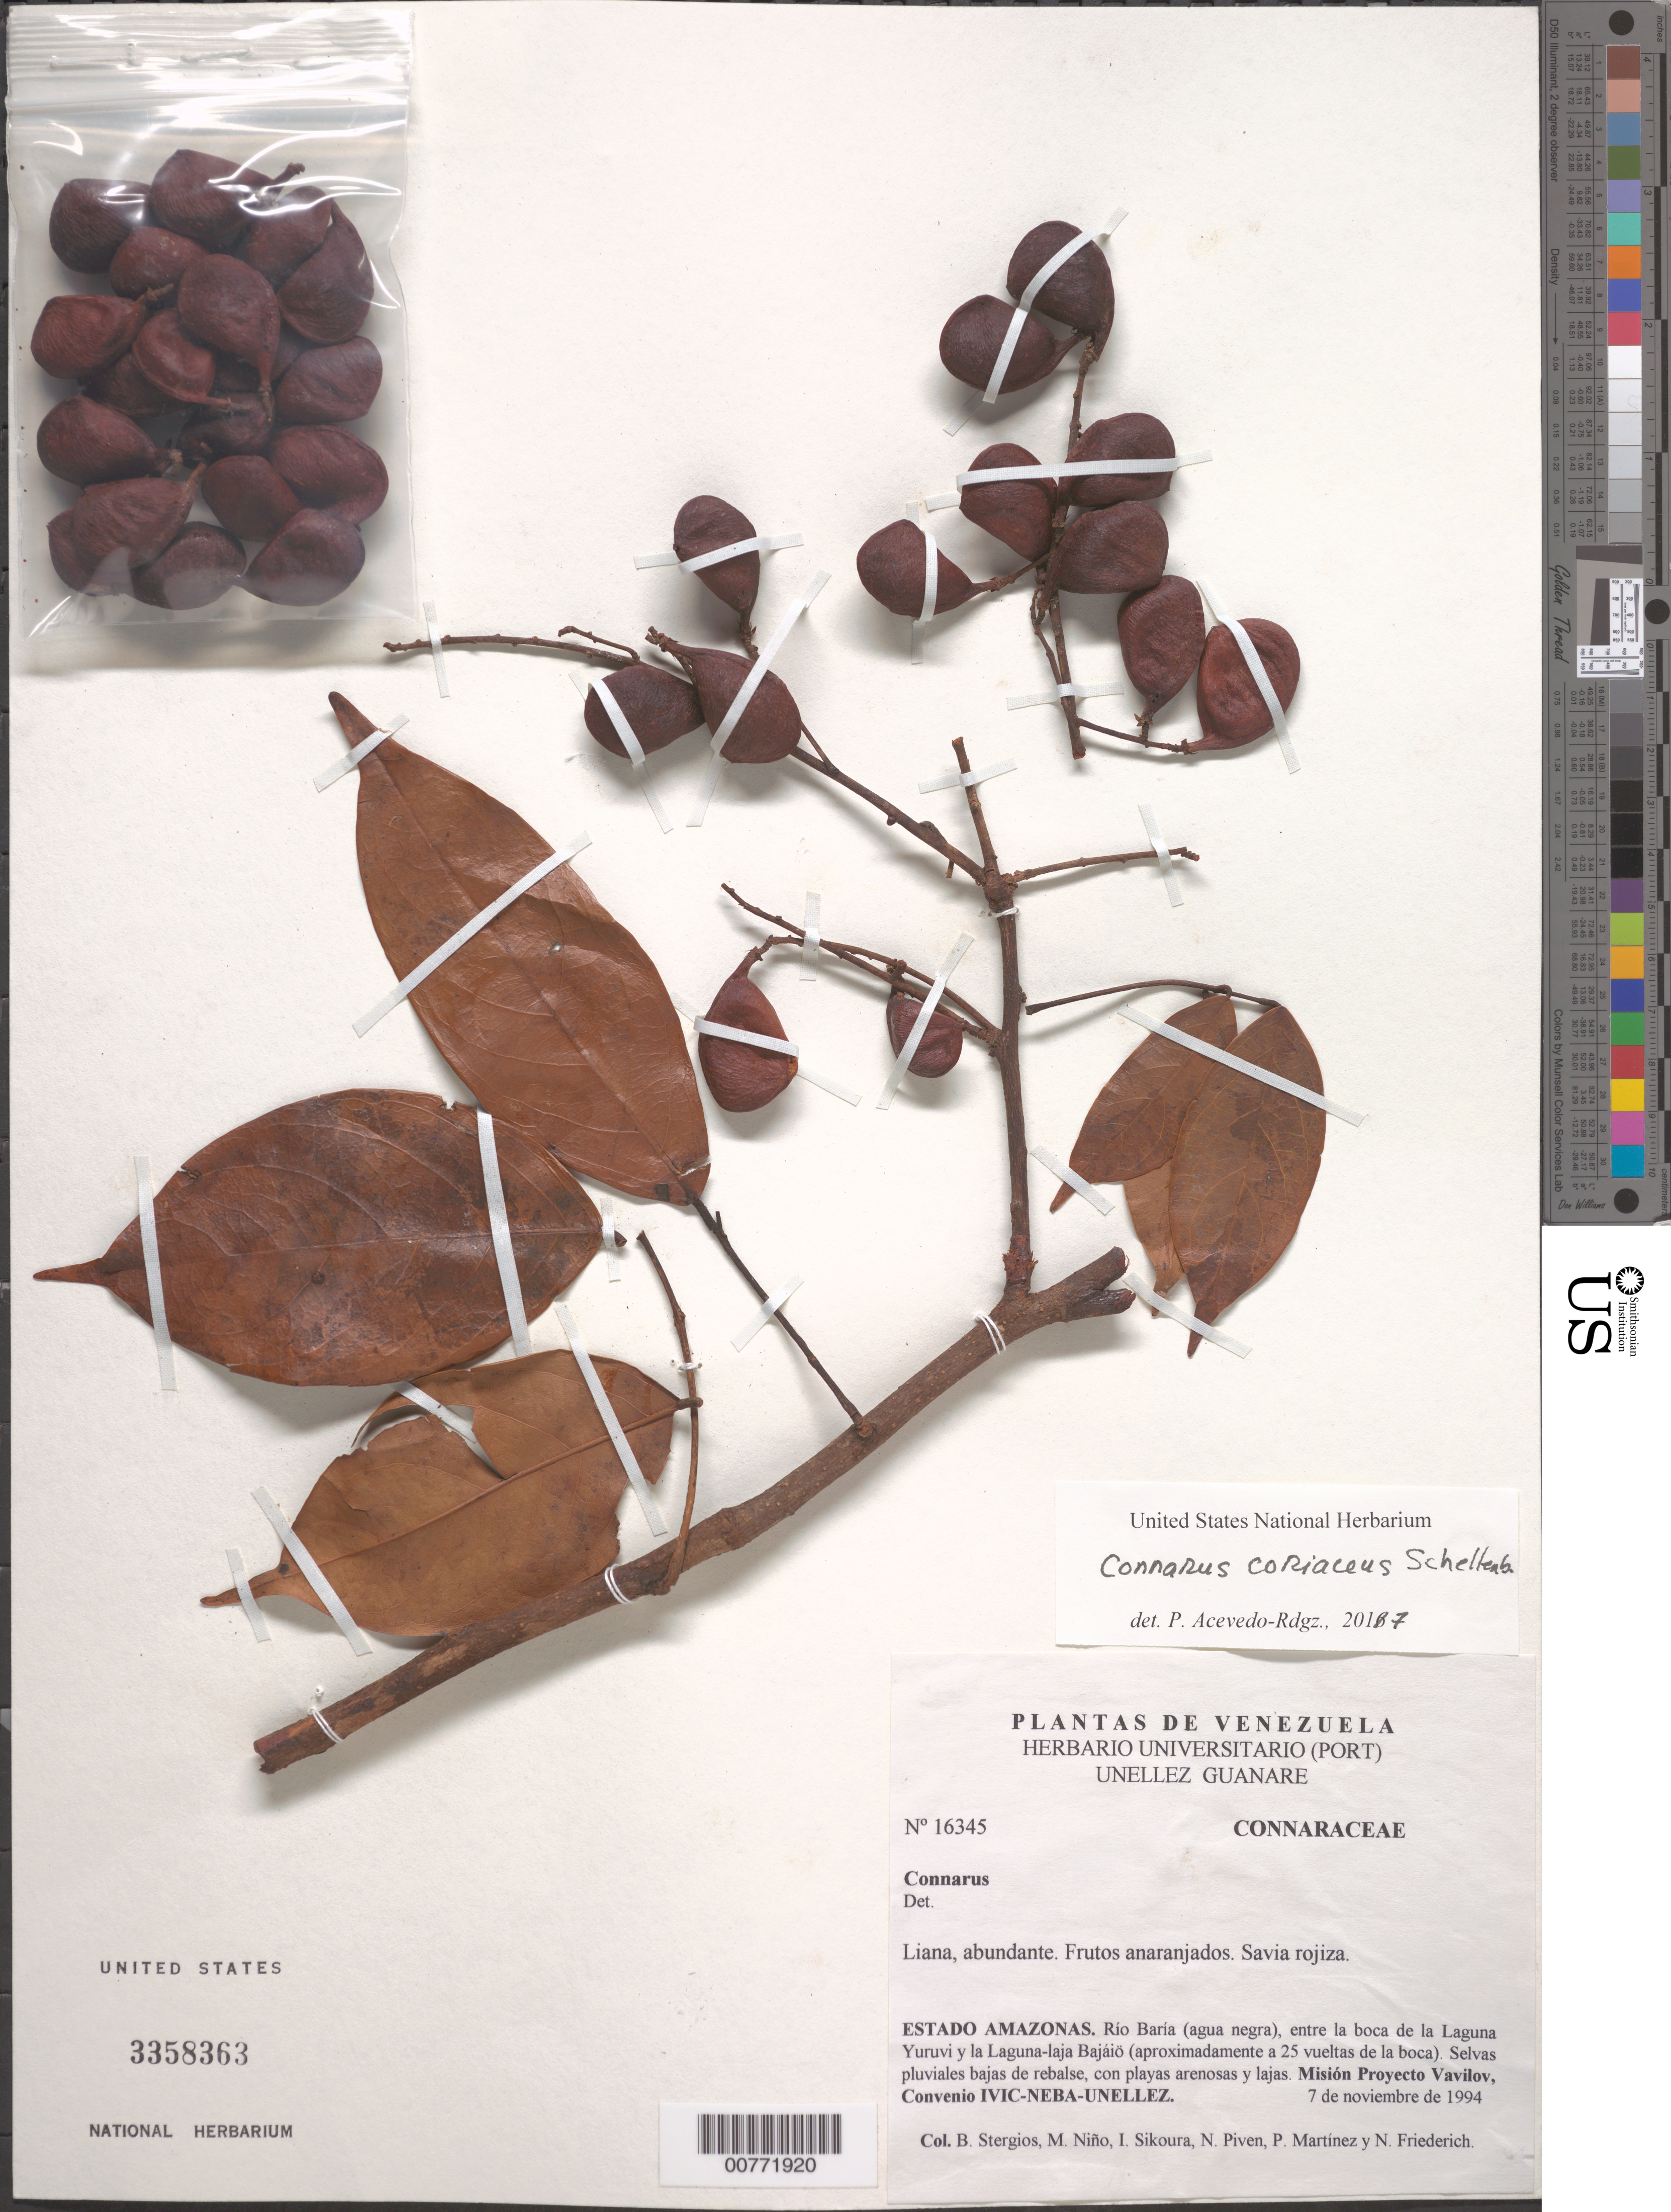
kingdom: Plantae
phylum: Tracheophyta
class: Magnoliopsida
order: Oxalidales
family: Connaraceae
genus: Connarus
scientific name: Connarus coriaceus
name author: G. Schellenb.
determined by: Acevedo-Rodríguez, P., (BOT), Smithsonian Institution - National Museum of Natural History (UNITED STATES)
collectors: B. G. Stergios, S. M. Niño, I. Sikoura, N. Piven, P. Martinez & N. Friederich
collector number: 16345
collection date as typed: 7-Nov-94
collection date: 1994-11-07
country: Venezuela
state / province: Amazonas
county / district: Río Negro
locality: Río Baría, entre la boca de la Laguna Yuruvi y la Laguna-laja Bajáiö (aprox. a 25 vueltas de la boca)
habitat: Selvas pluviales bajas de rebalse, con playas arenosas y lajas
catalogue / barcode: US 3358363